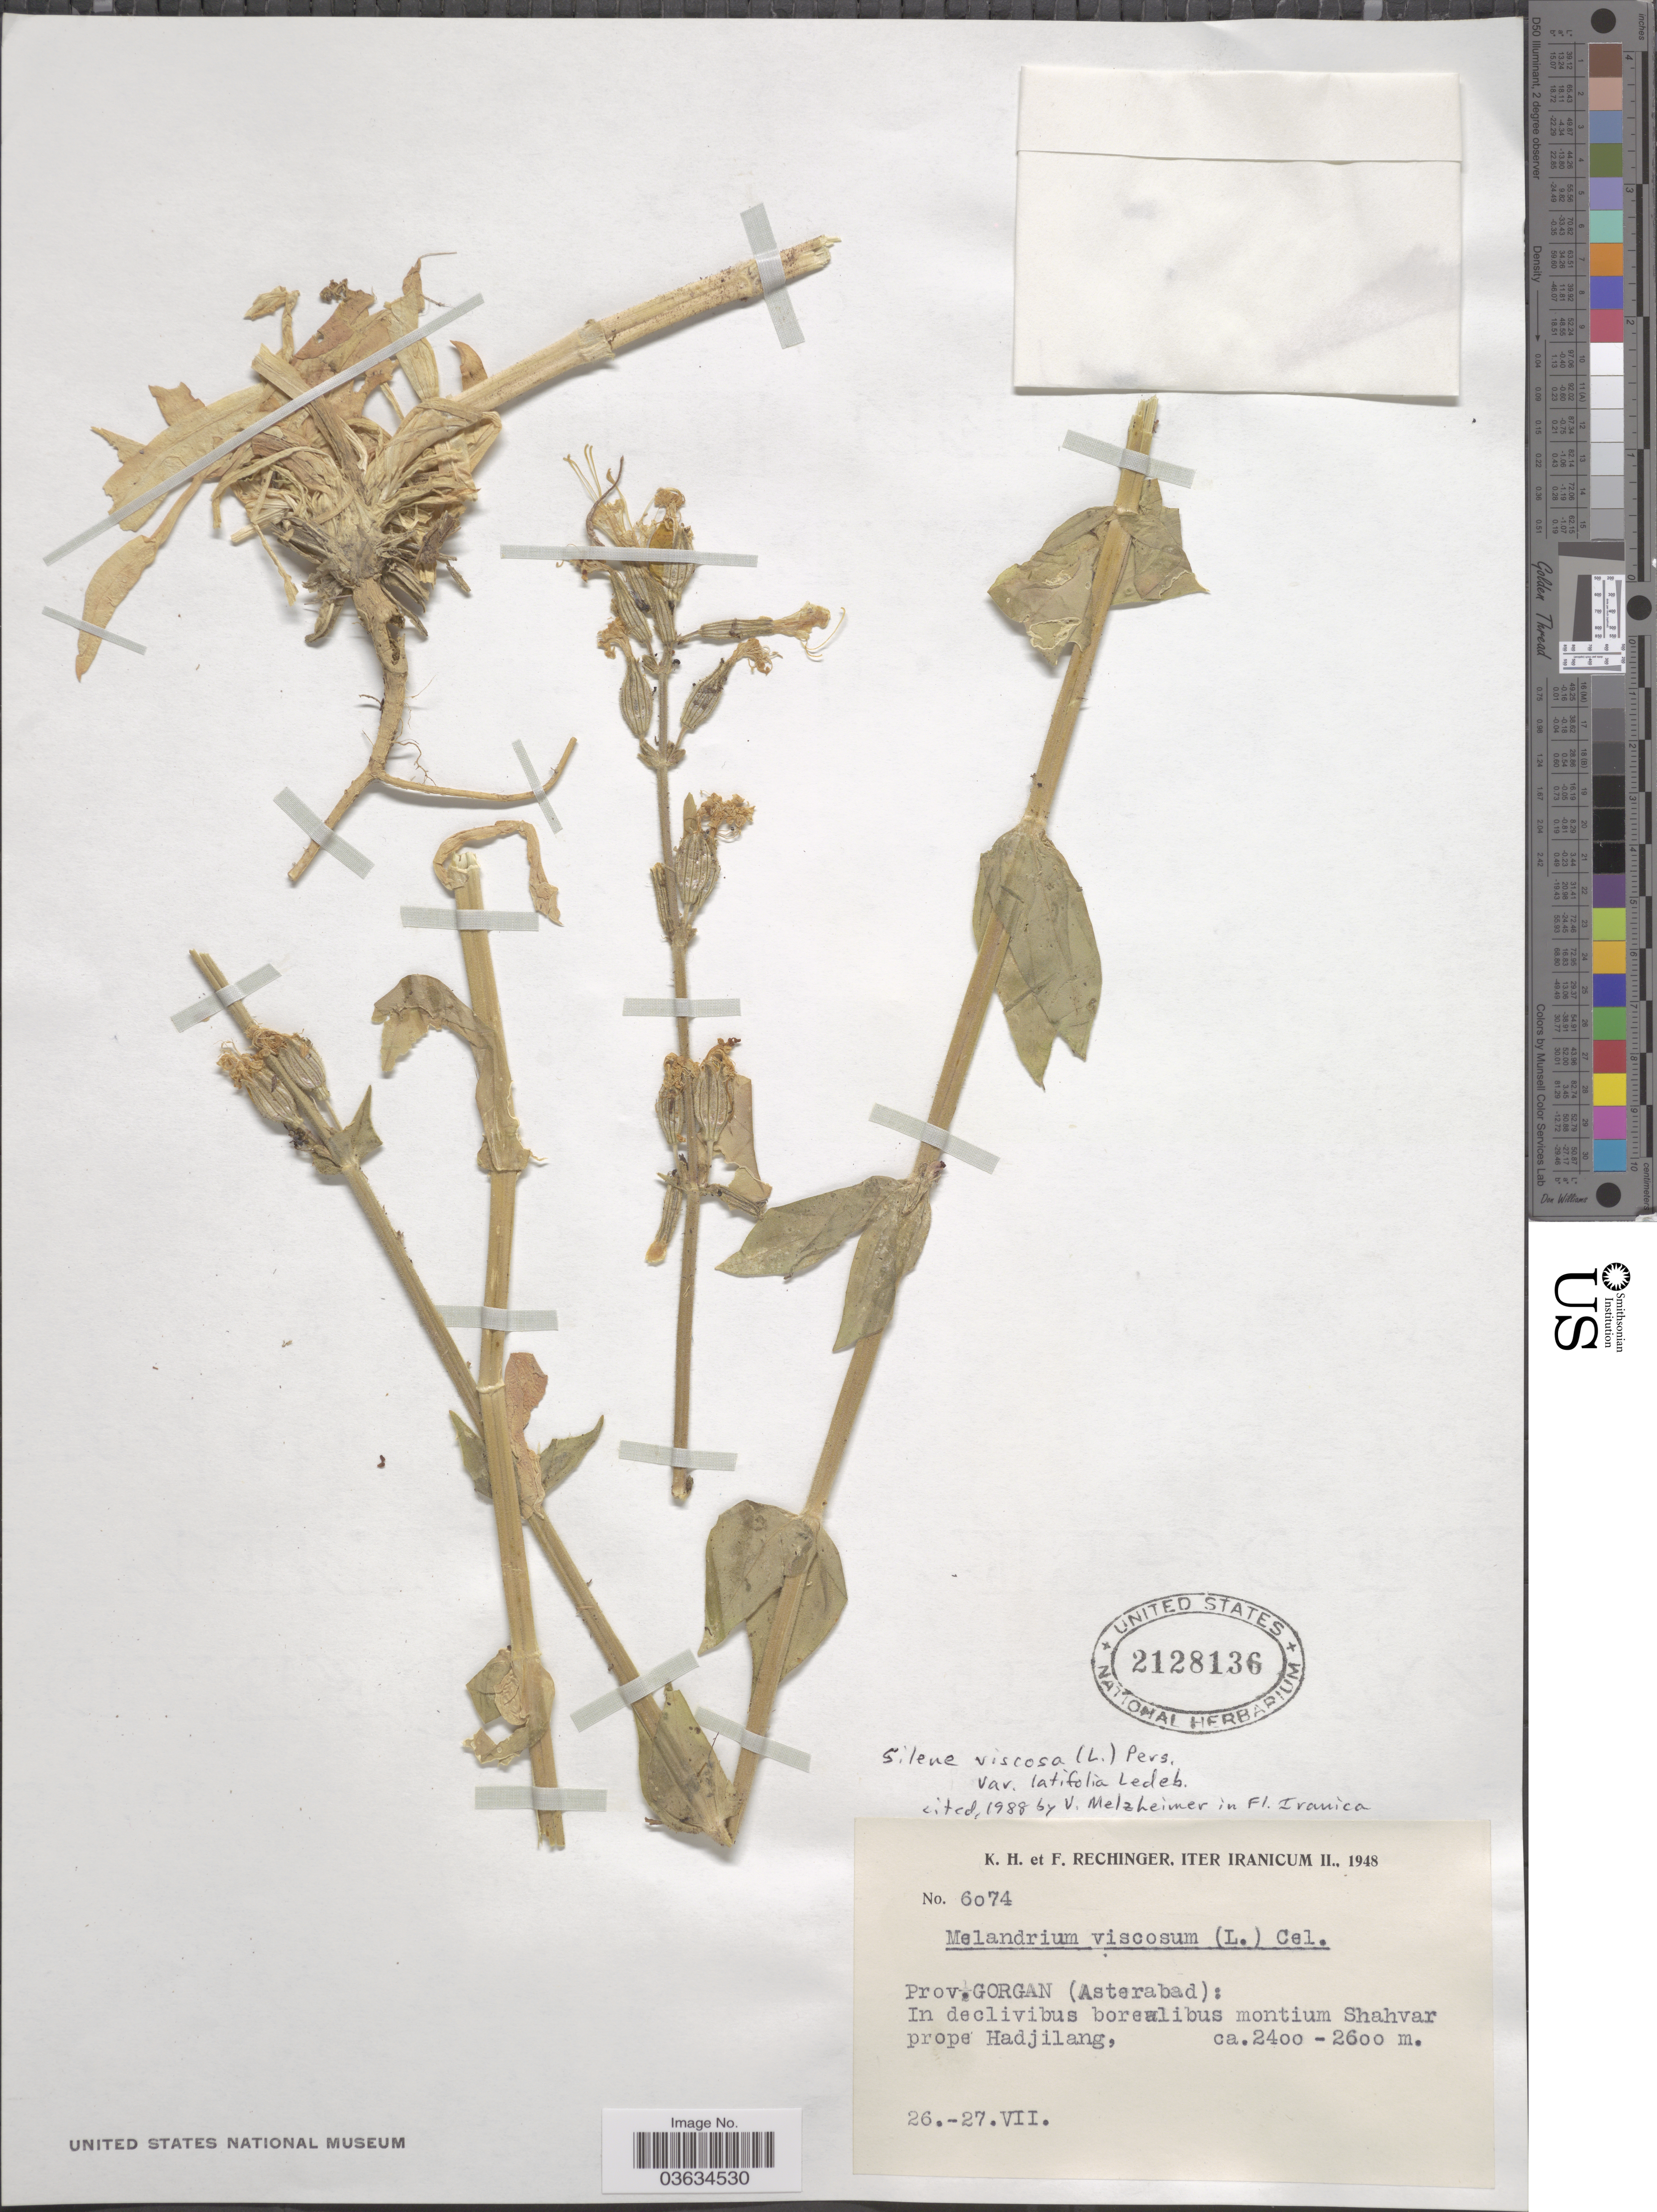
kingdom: Plantae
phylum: Tracheophyta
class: Magnoliopsida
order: Caryophyllales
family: Caryophyllaceae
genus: Silene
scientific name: Silene viscosa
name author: (L.) Pers.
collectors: K. H. Rechinger & F. Rechinger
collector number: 6074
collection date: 1948-07-26/1948-07-27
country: Iran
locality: Prov. Gorgan (Asterabad): In declivibus borealibus montium Shahvar prope Hadjilang.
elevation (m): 2400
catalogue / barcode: US 2128136